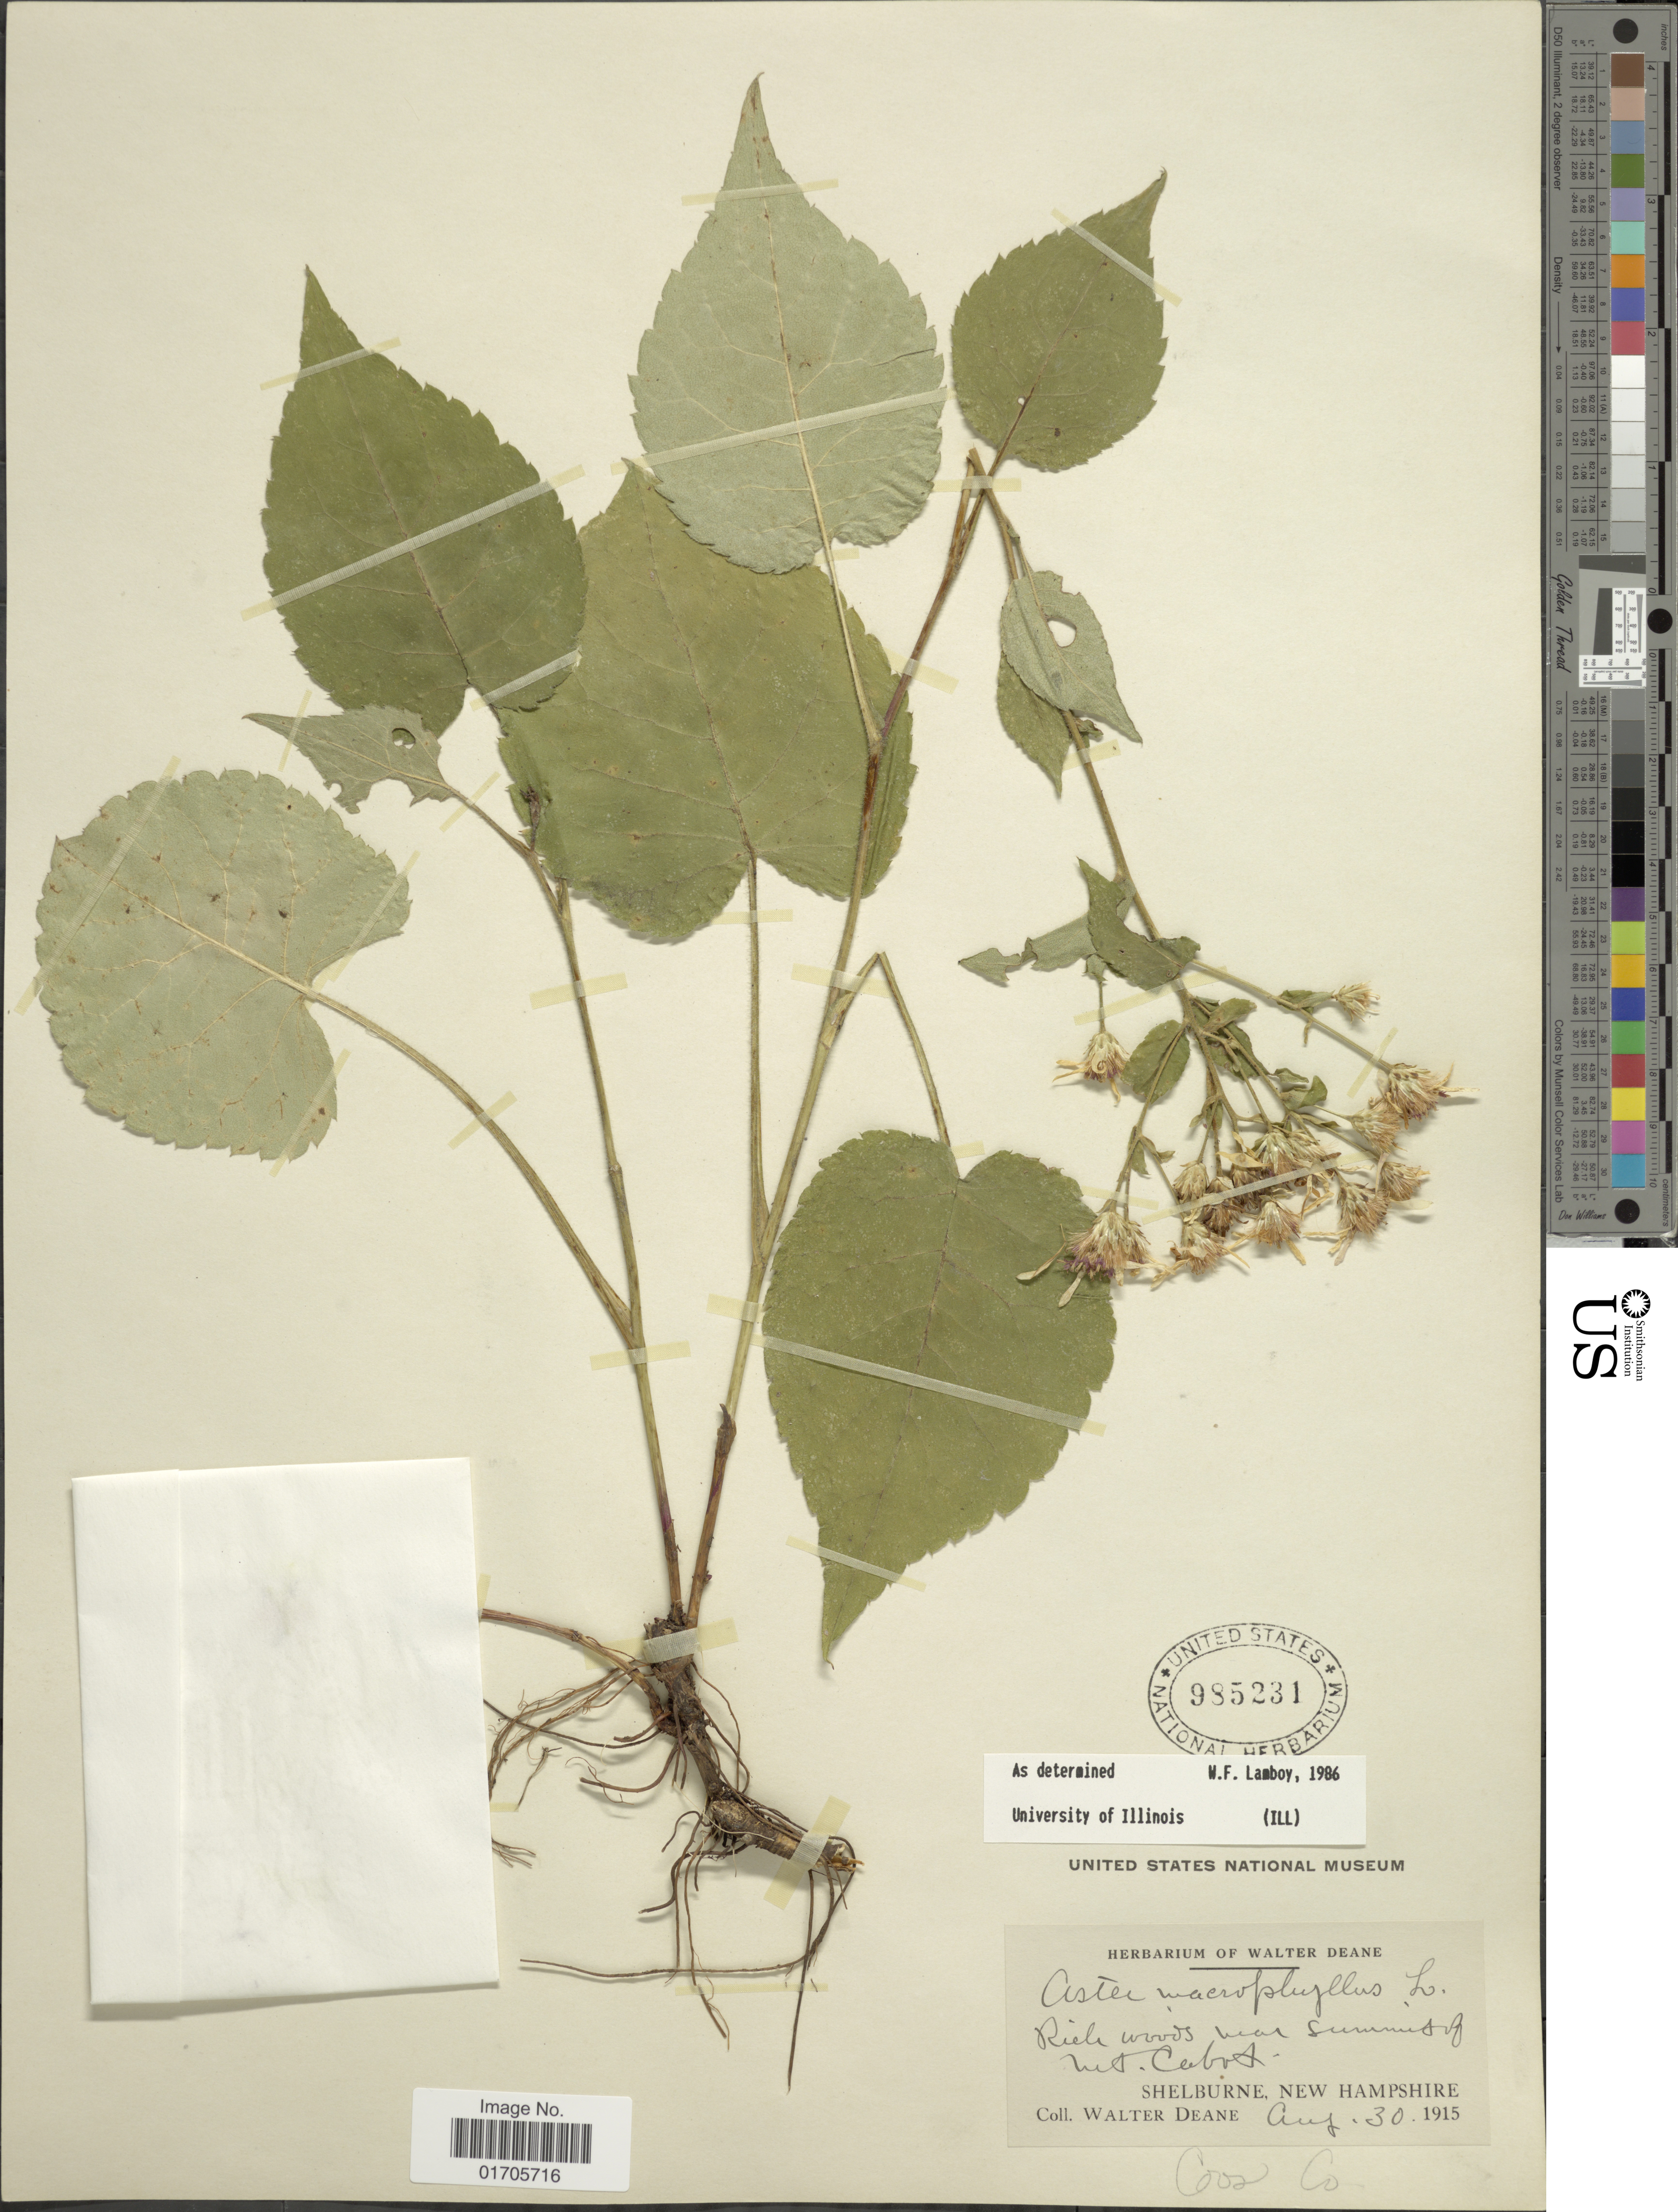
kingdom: Plantae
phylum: Tracheophyta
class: Magnoliopsida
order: Asterales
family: Asteraceae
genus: Eurybia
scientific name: Eurybia macrophylla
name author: (L.) Cass.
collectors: W. Deane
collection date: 1915-08-30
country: United States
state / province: New Hampshire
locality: Rich woods near Summit of Mt. Cabot. Shelburne, New Hampshire. Coos Co.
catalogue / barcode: US 985231